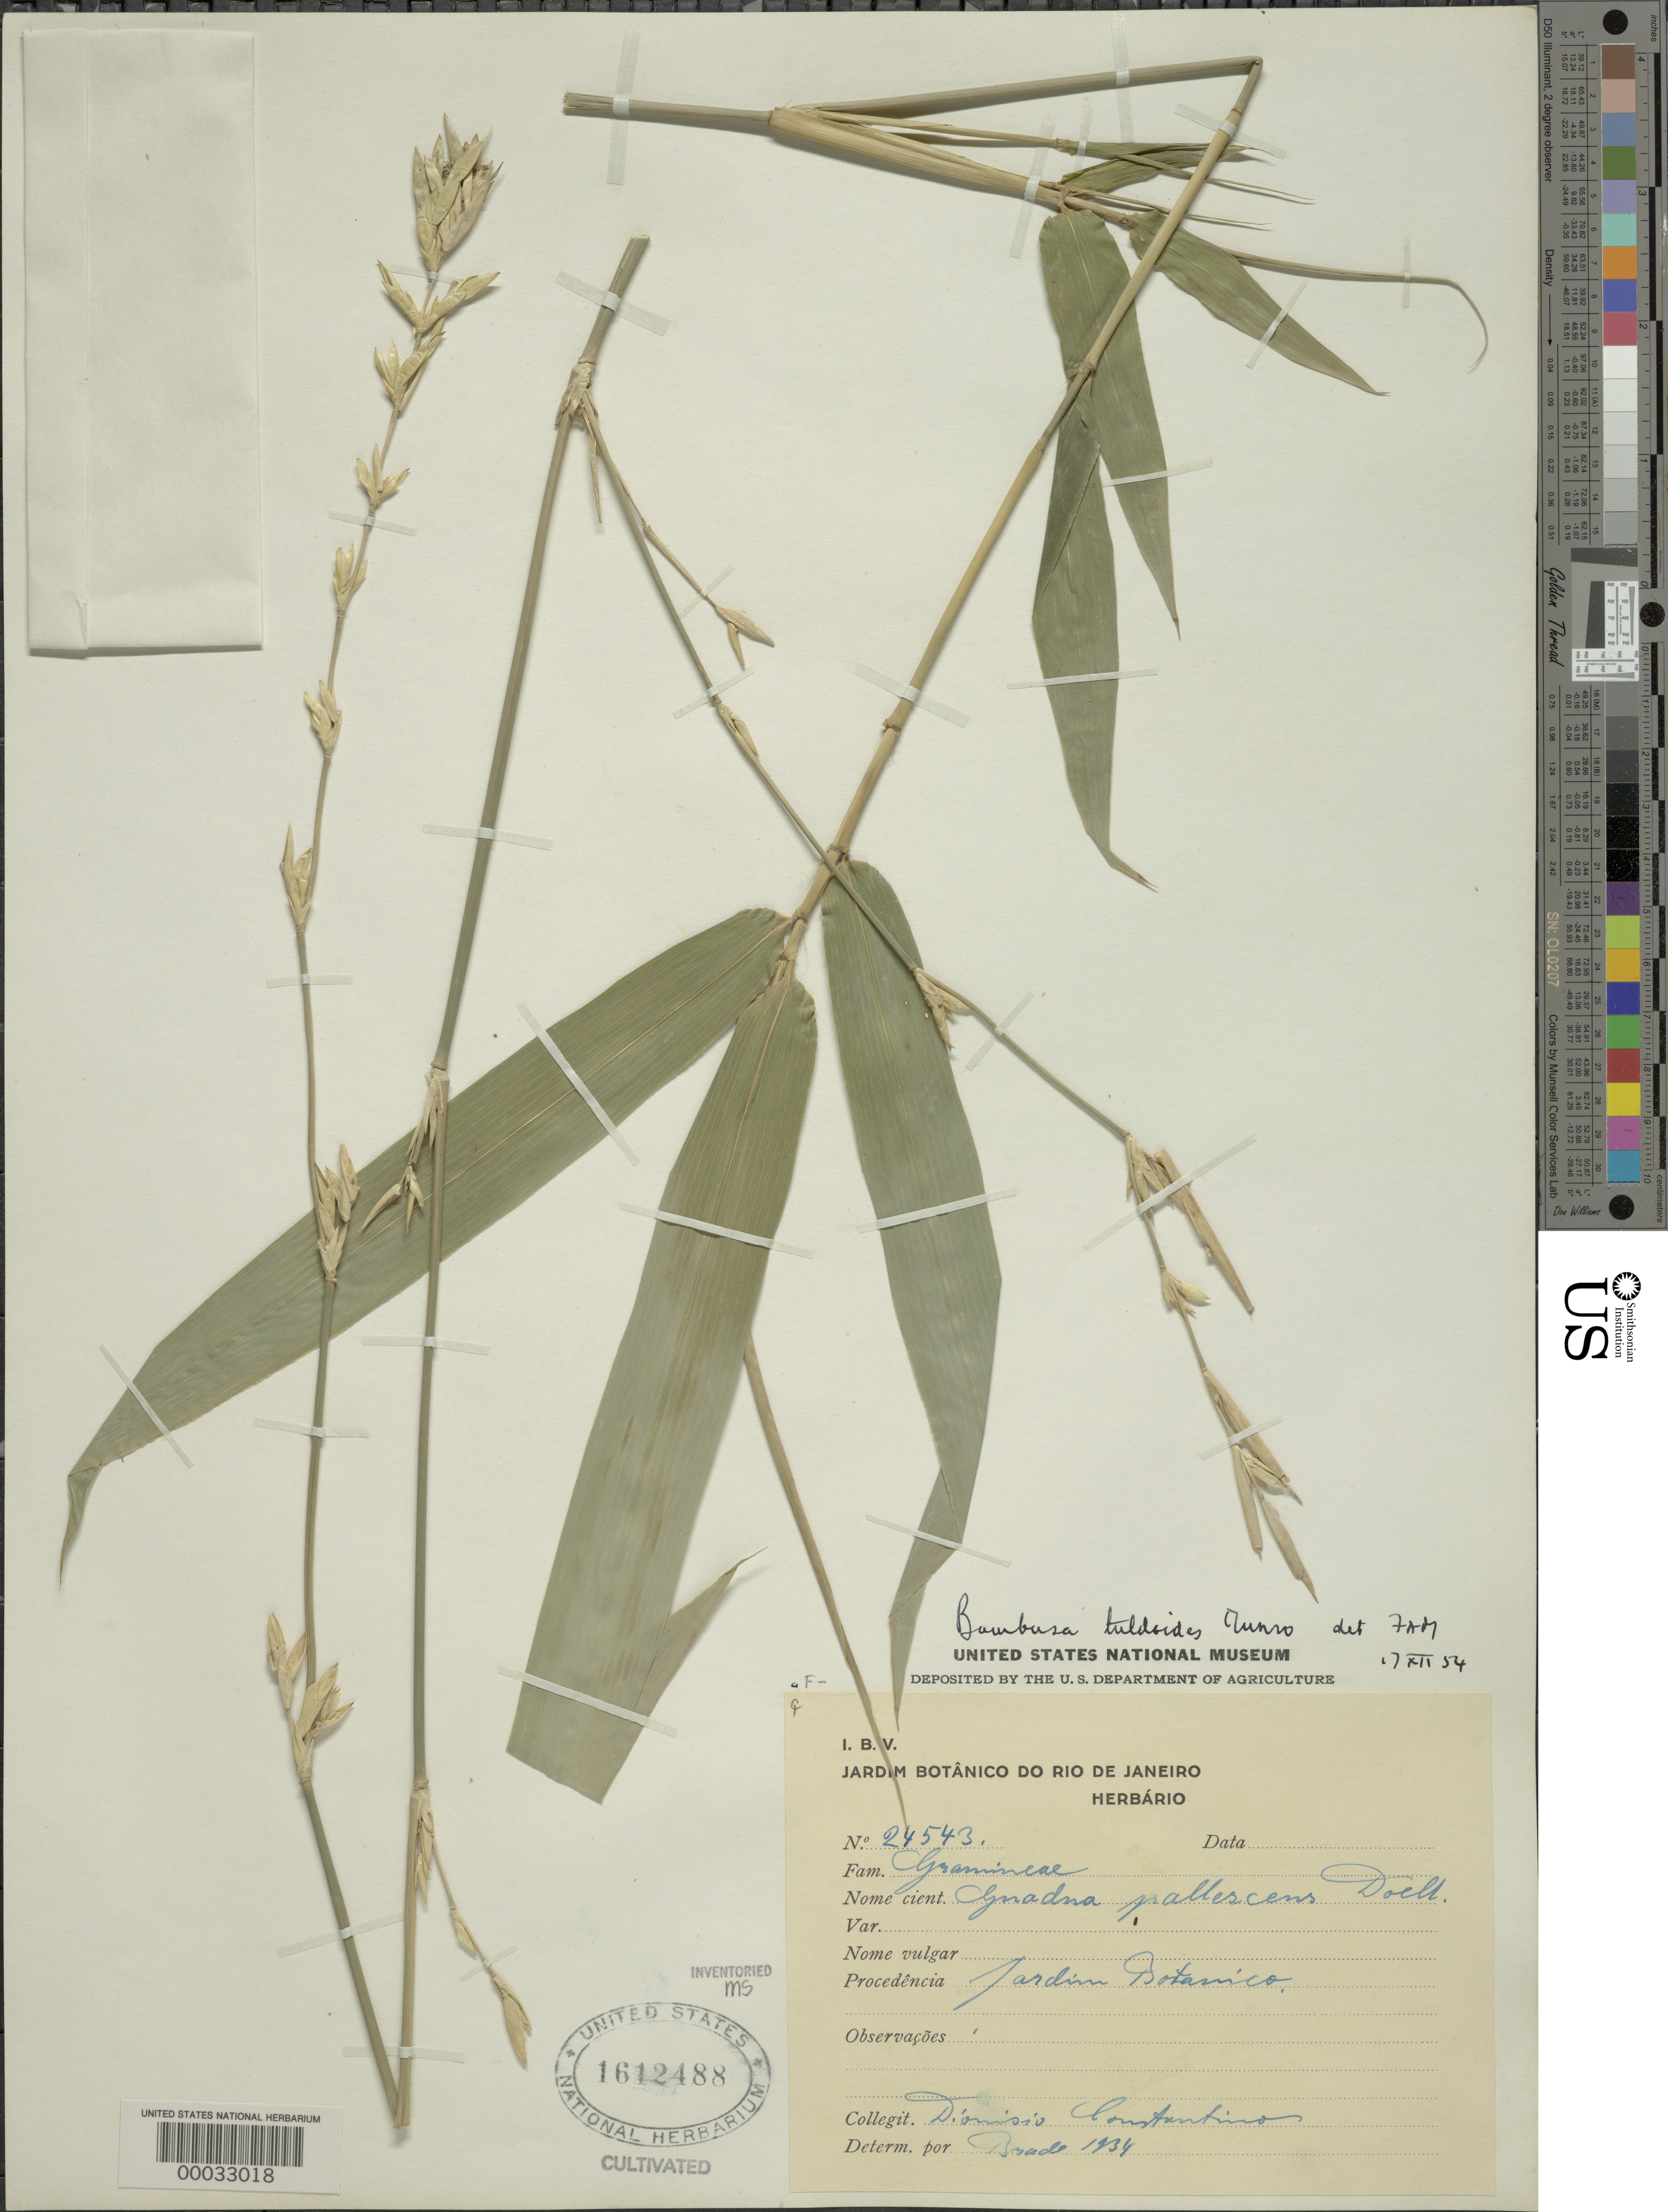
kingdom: Plantae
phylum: Tracheophyta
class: Liliopsida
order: Poales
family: Poaceae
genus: Bambusa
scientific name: Bambusa tuldoides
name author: Munro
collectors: D. Constantino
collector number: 34543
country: Brazil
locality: Jardim botanico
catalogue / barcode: US 1612488